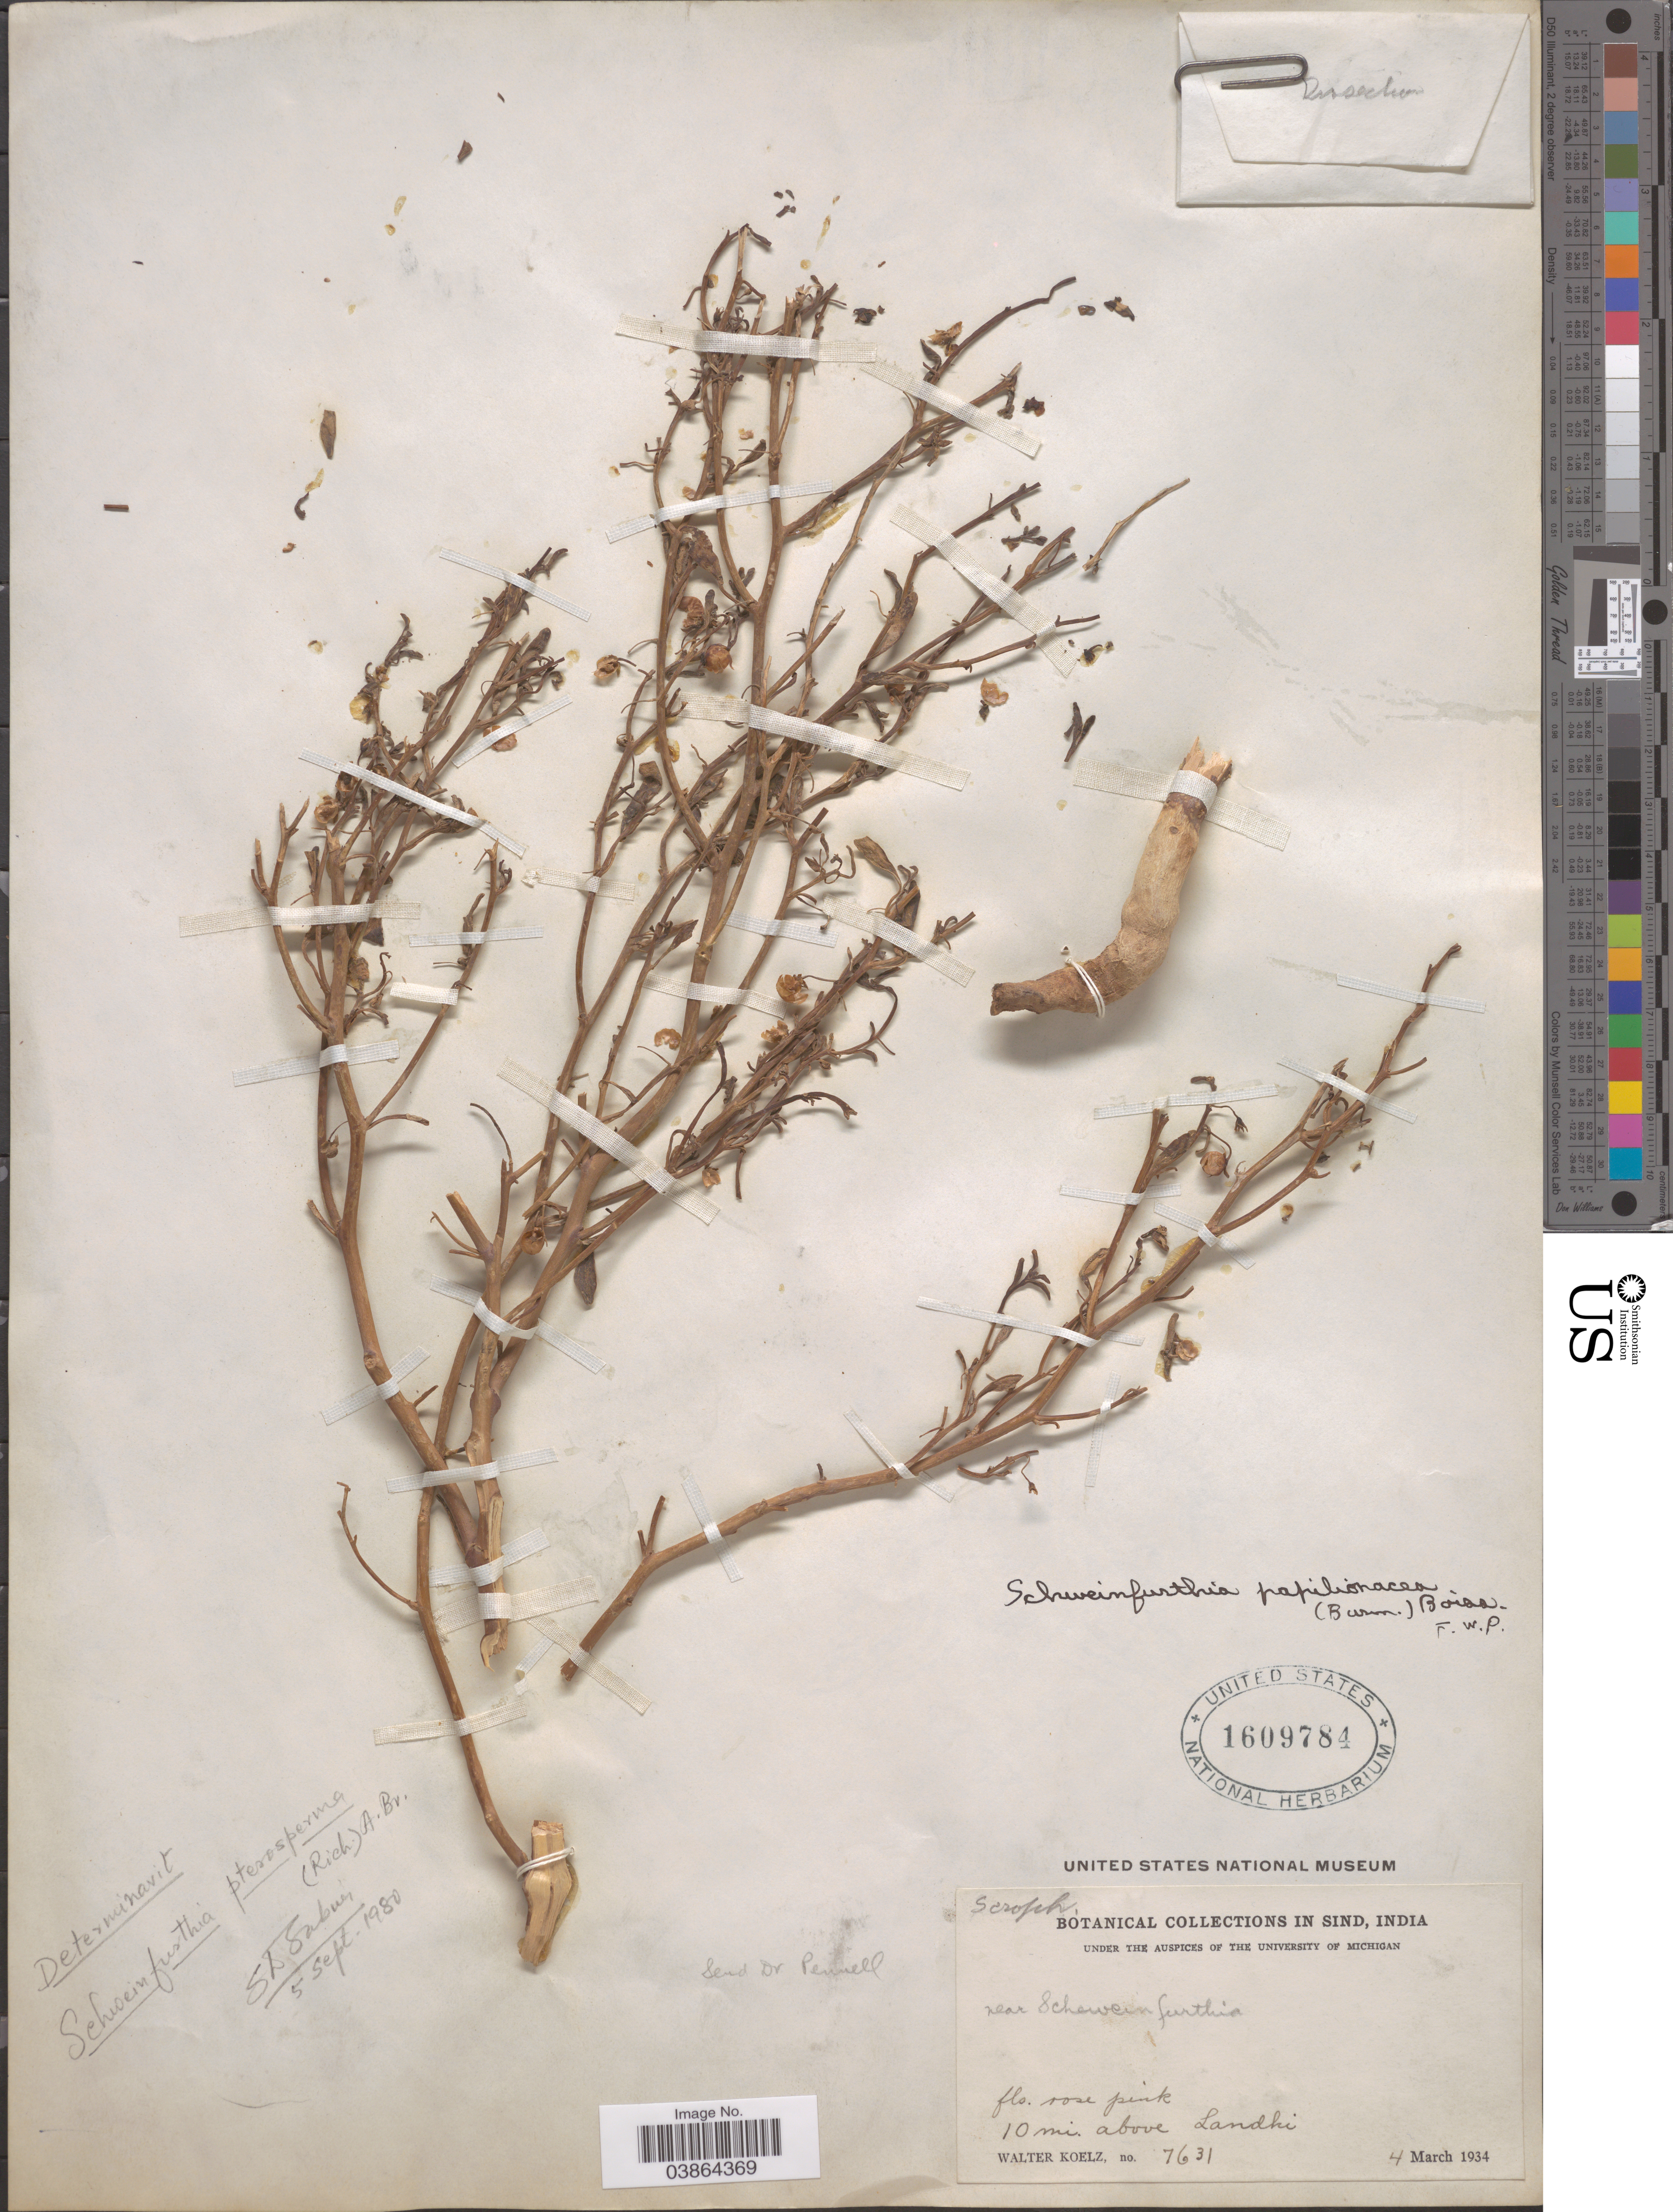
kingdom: Plantae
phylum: Tracheophyta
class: Magnoliopsida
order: Lamiales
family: Plantaginaceae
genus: Schweinfurthia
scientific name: Schweinfurthia papilionacea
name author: (L.) Boiss.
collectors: W. N. Koelz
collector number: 7631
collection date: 1934-03-04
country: Pakistan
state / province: Sindh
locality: In Sind. 10 mi. above Landhi.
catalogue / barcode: US 1609784